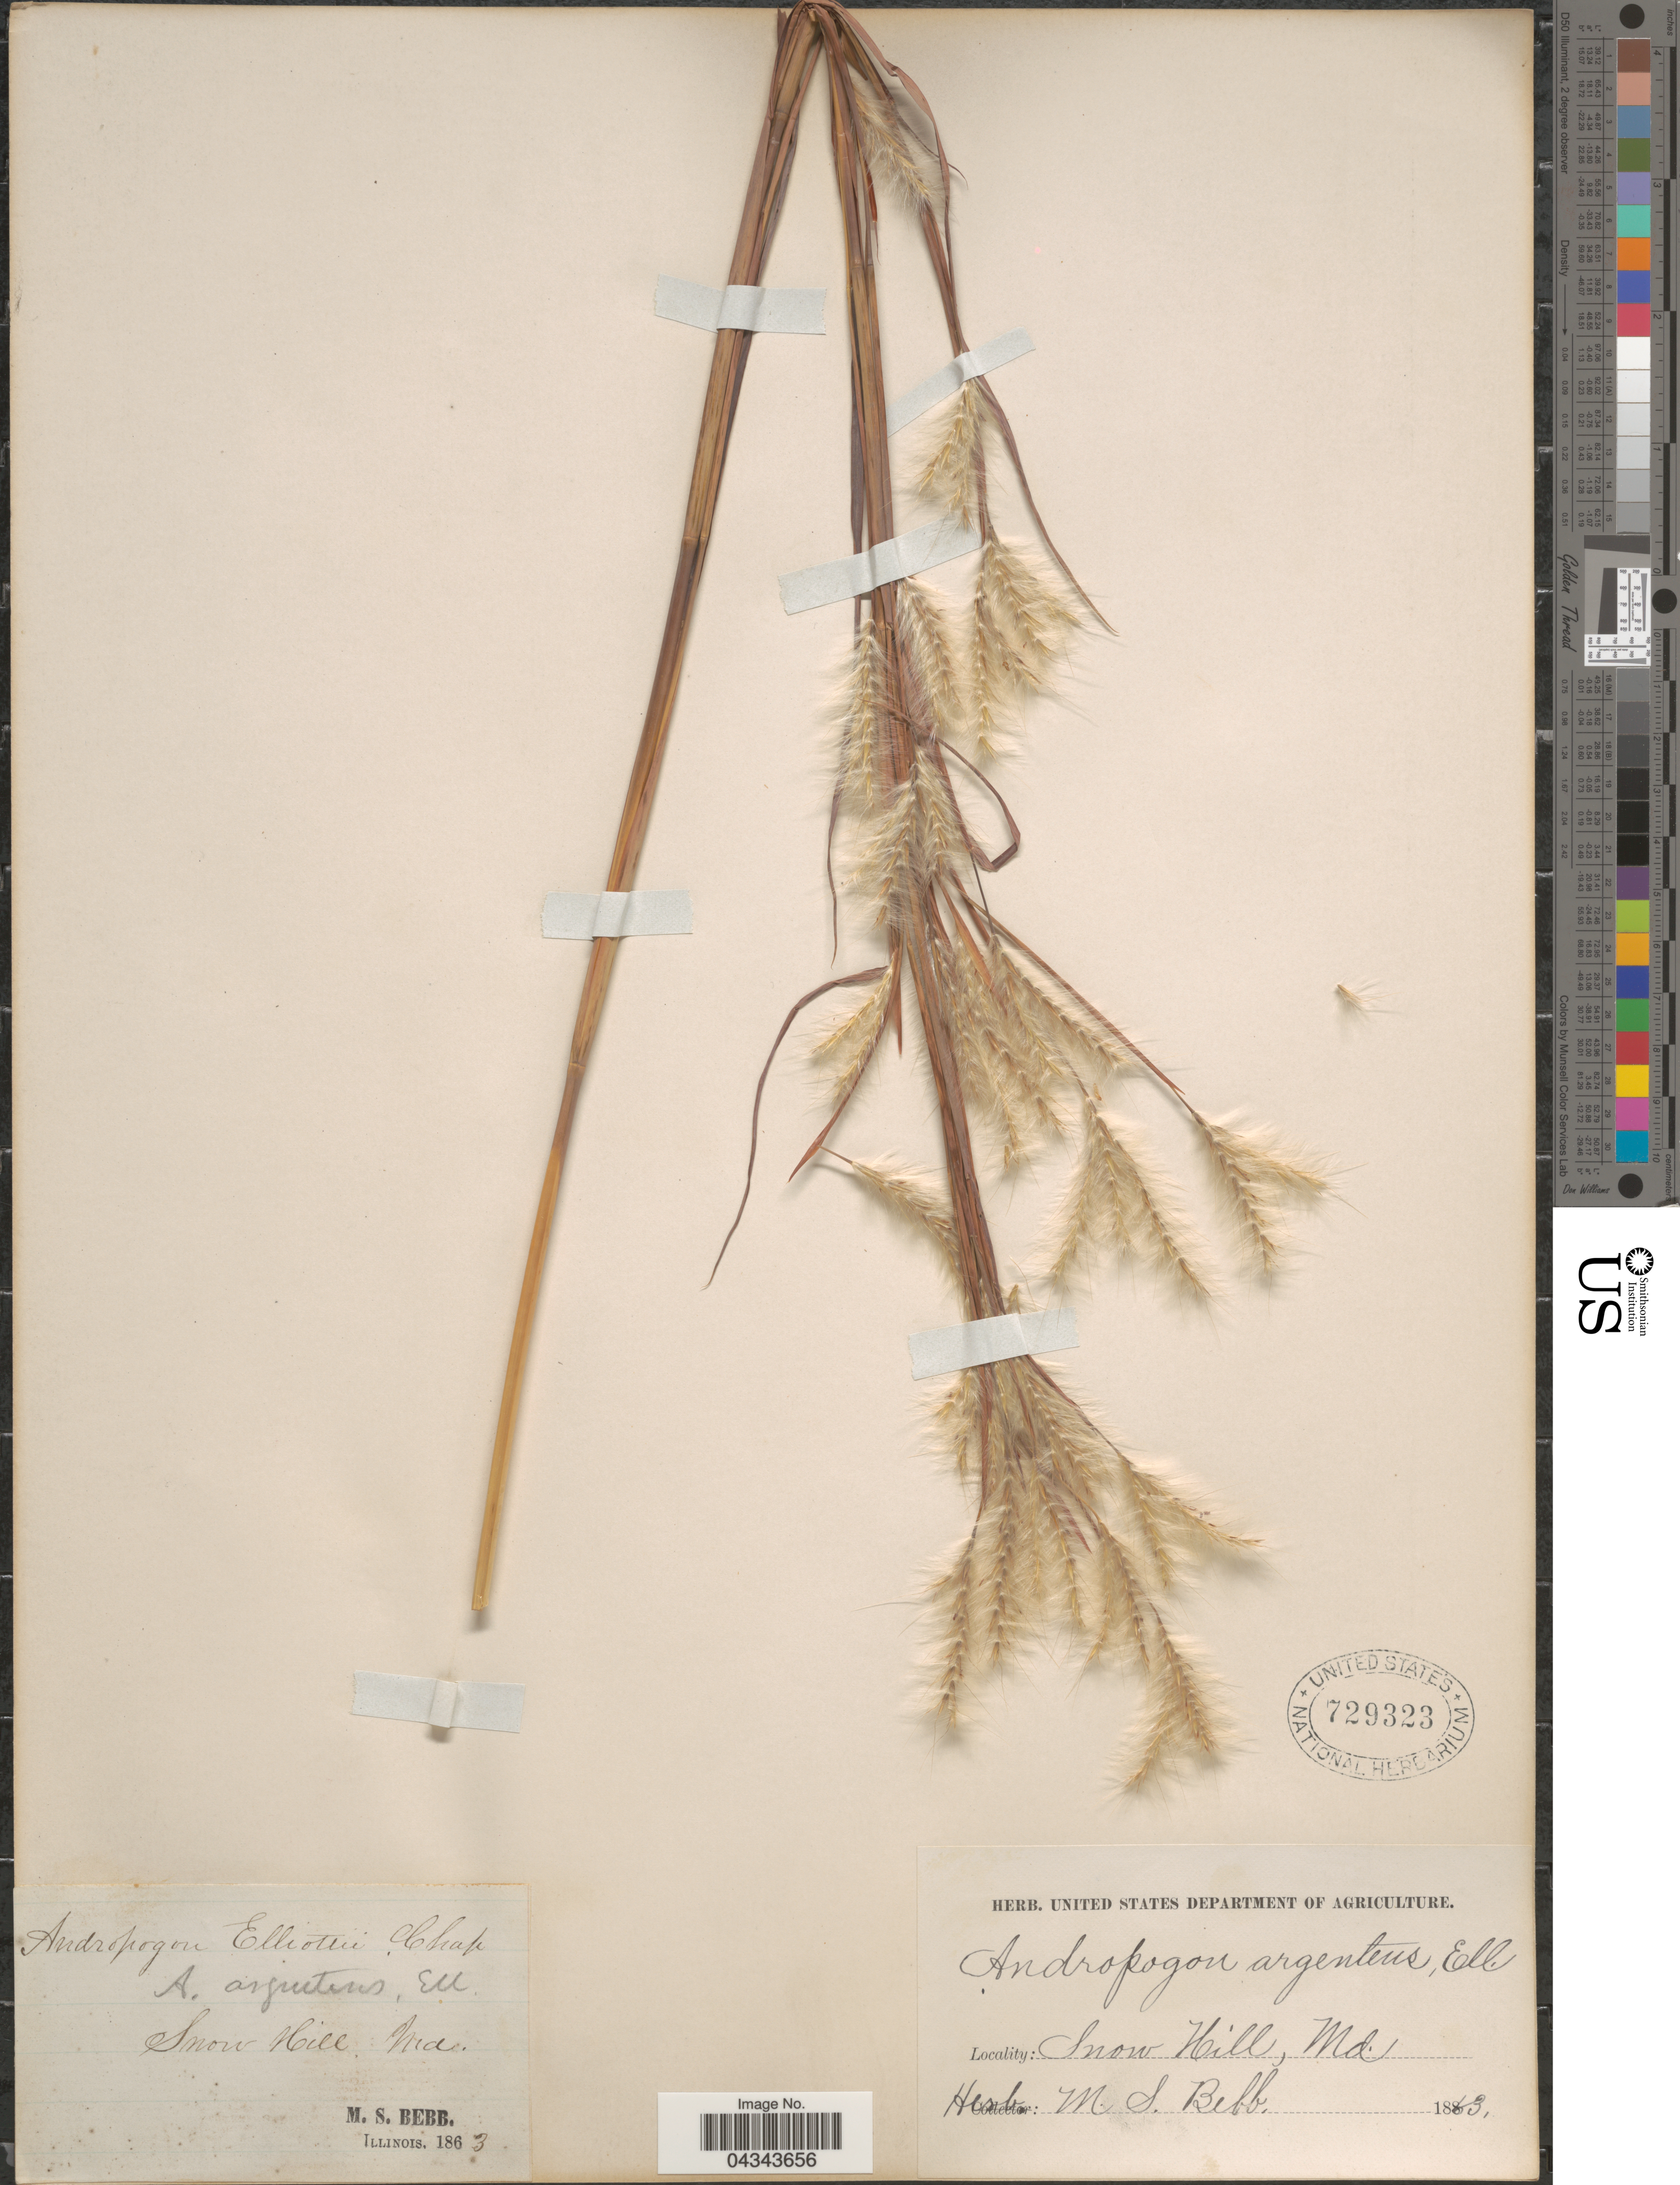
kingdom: Plantae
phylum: Tracheophyta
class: Liliopsida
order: Poales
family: Poaceae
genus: Andropogon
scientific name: Andropogon ternarius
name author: Michx.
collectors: M. Bebb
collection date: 1863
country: United States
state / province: Maryland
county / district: Worcester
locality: Snow Hill.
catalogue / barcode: US 729323